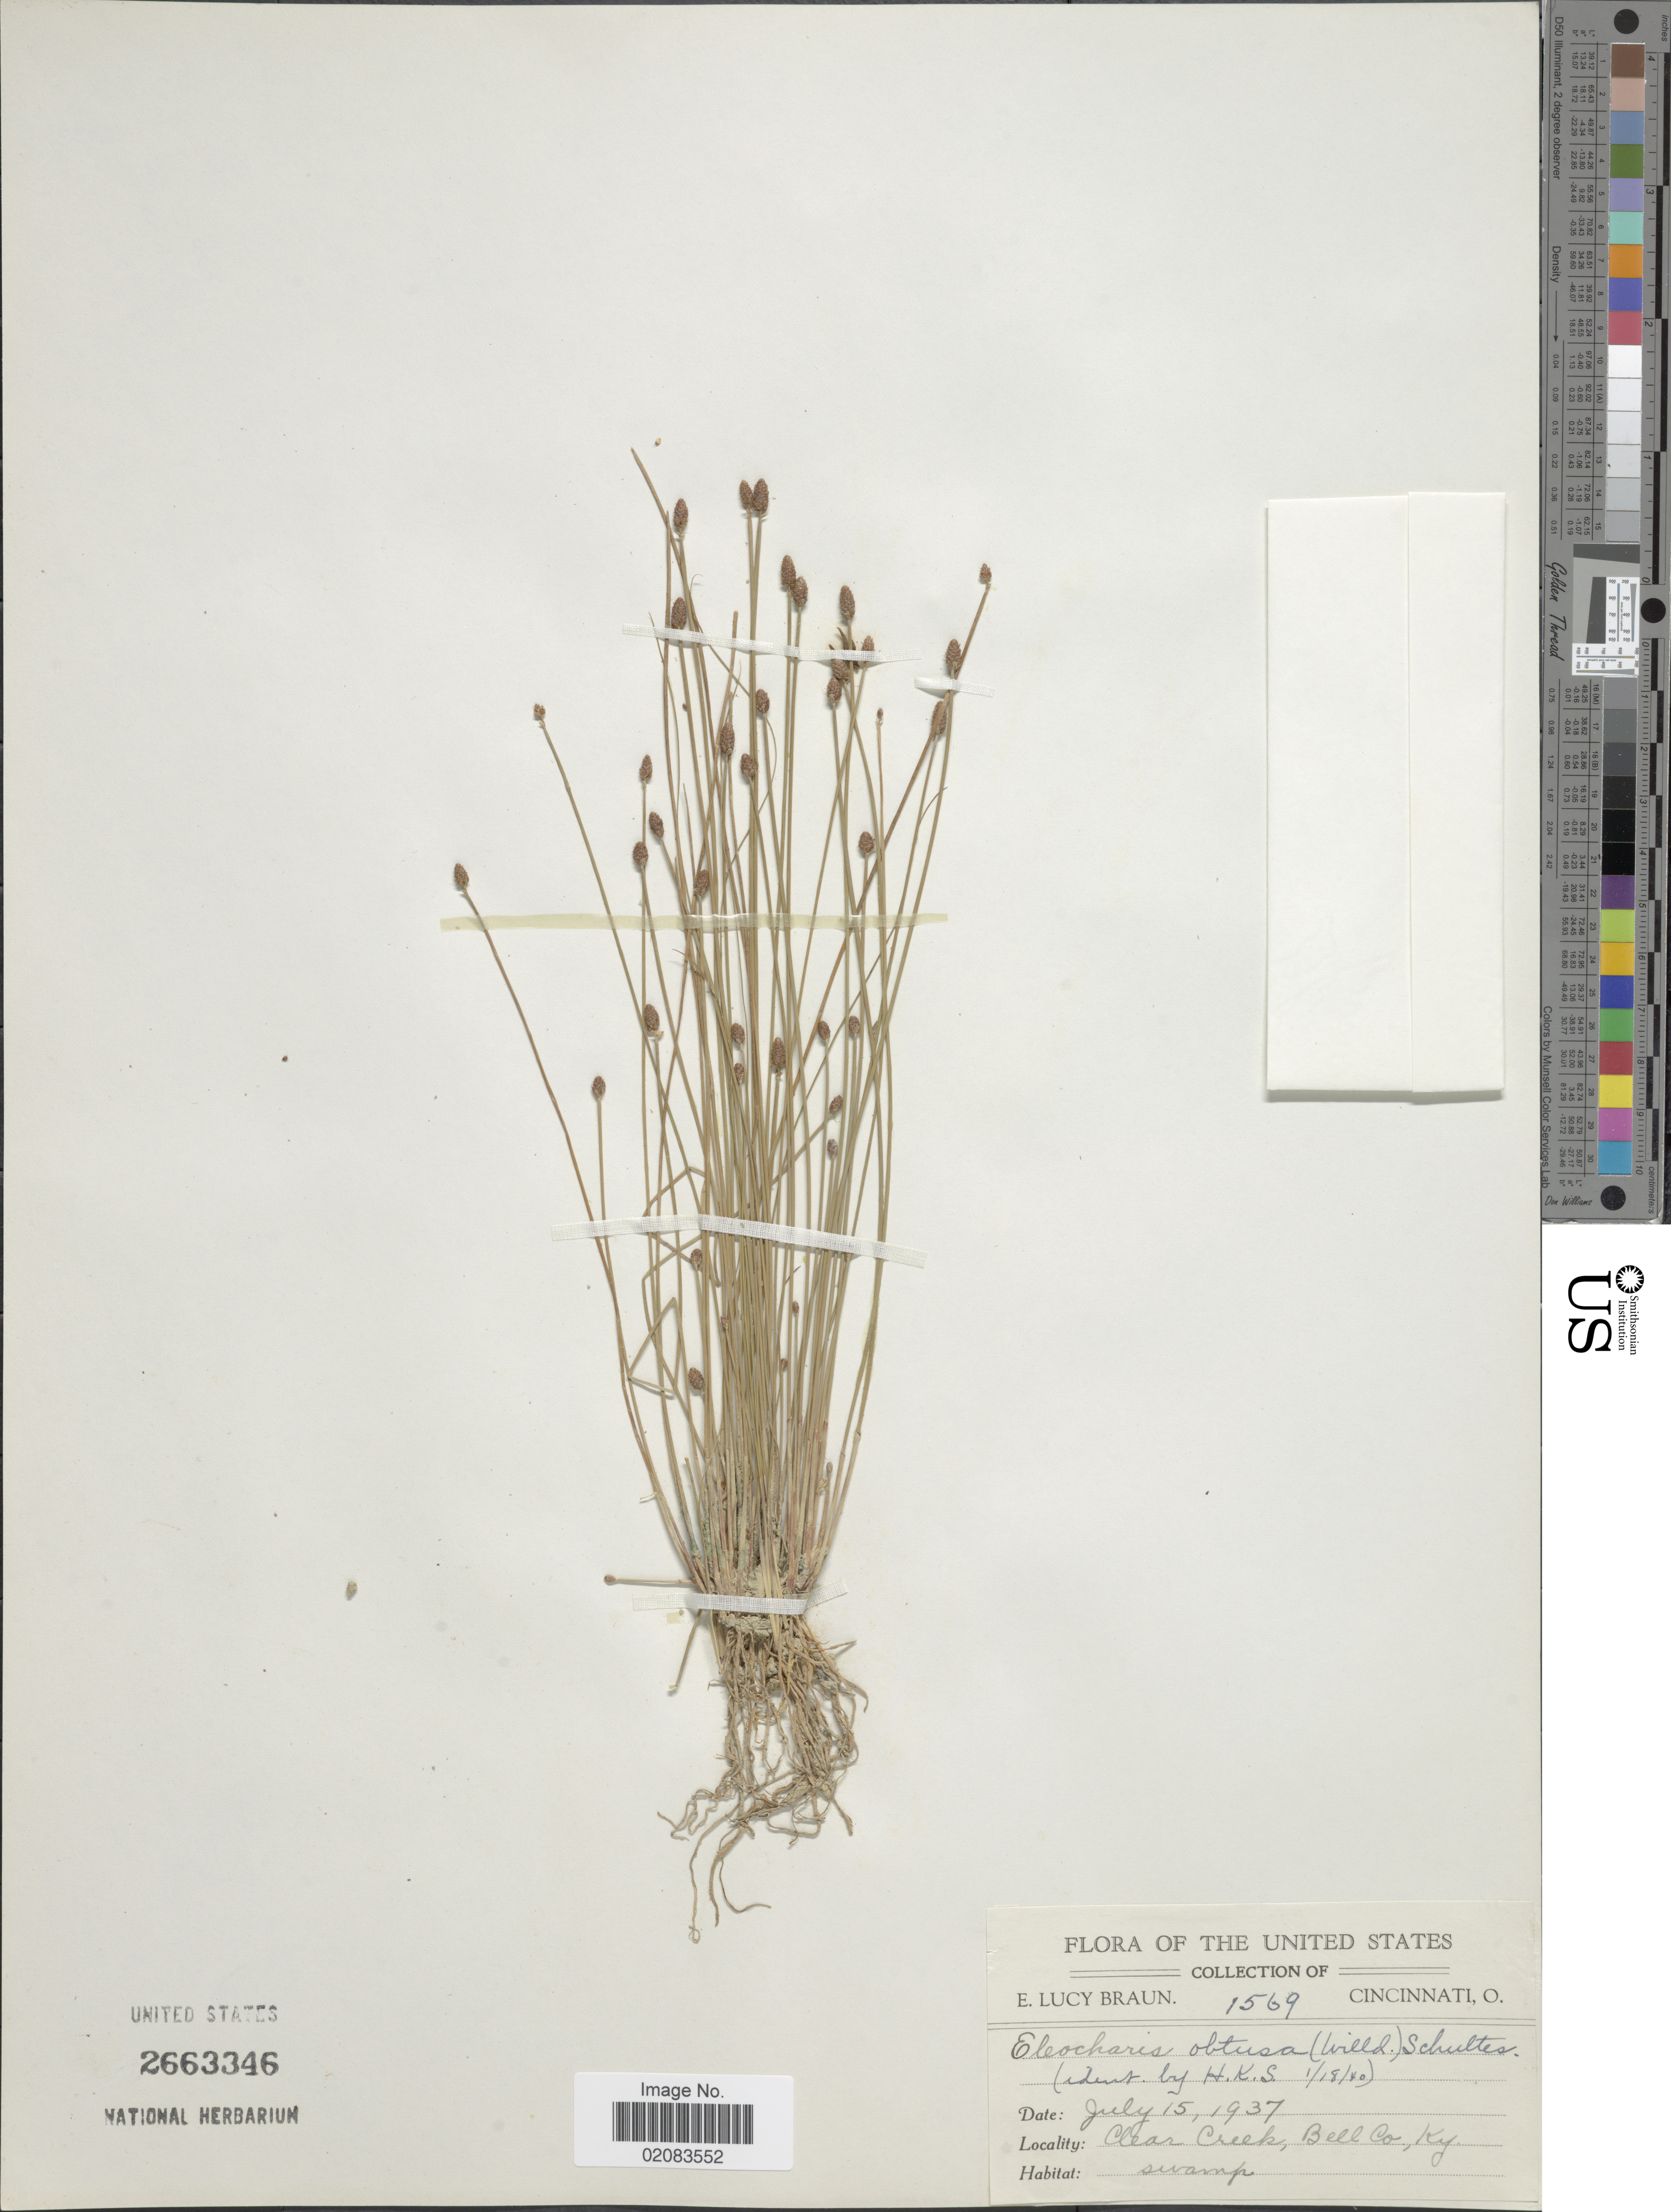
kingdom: Plantae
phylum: Tracheophyta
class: Liliopsida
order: Poales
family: Cyperaceae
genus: Eleocharis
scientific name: Eleocharis obtusa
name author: (Willd.) Schult.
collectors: E. L. Braun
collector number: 1569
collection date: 1937-07-15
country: United States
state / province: Kentucky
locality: Clear Creek, Bell Co, swamp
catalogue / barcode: US 2663346